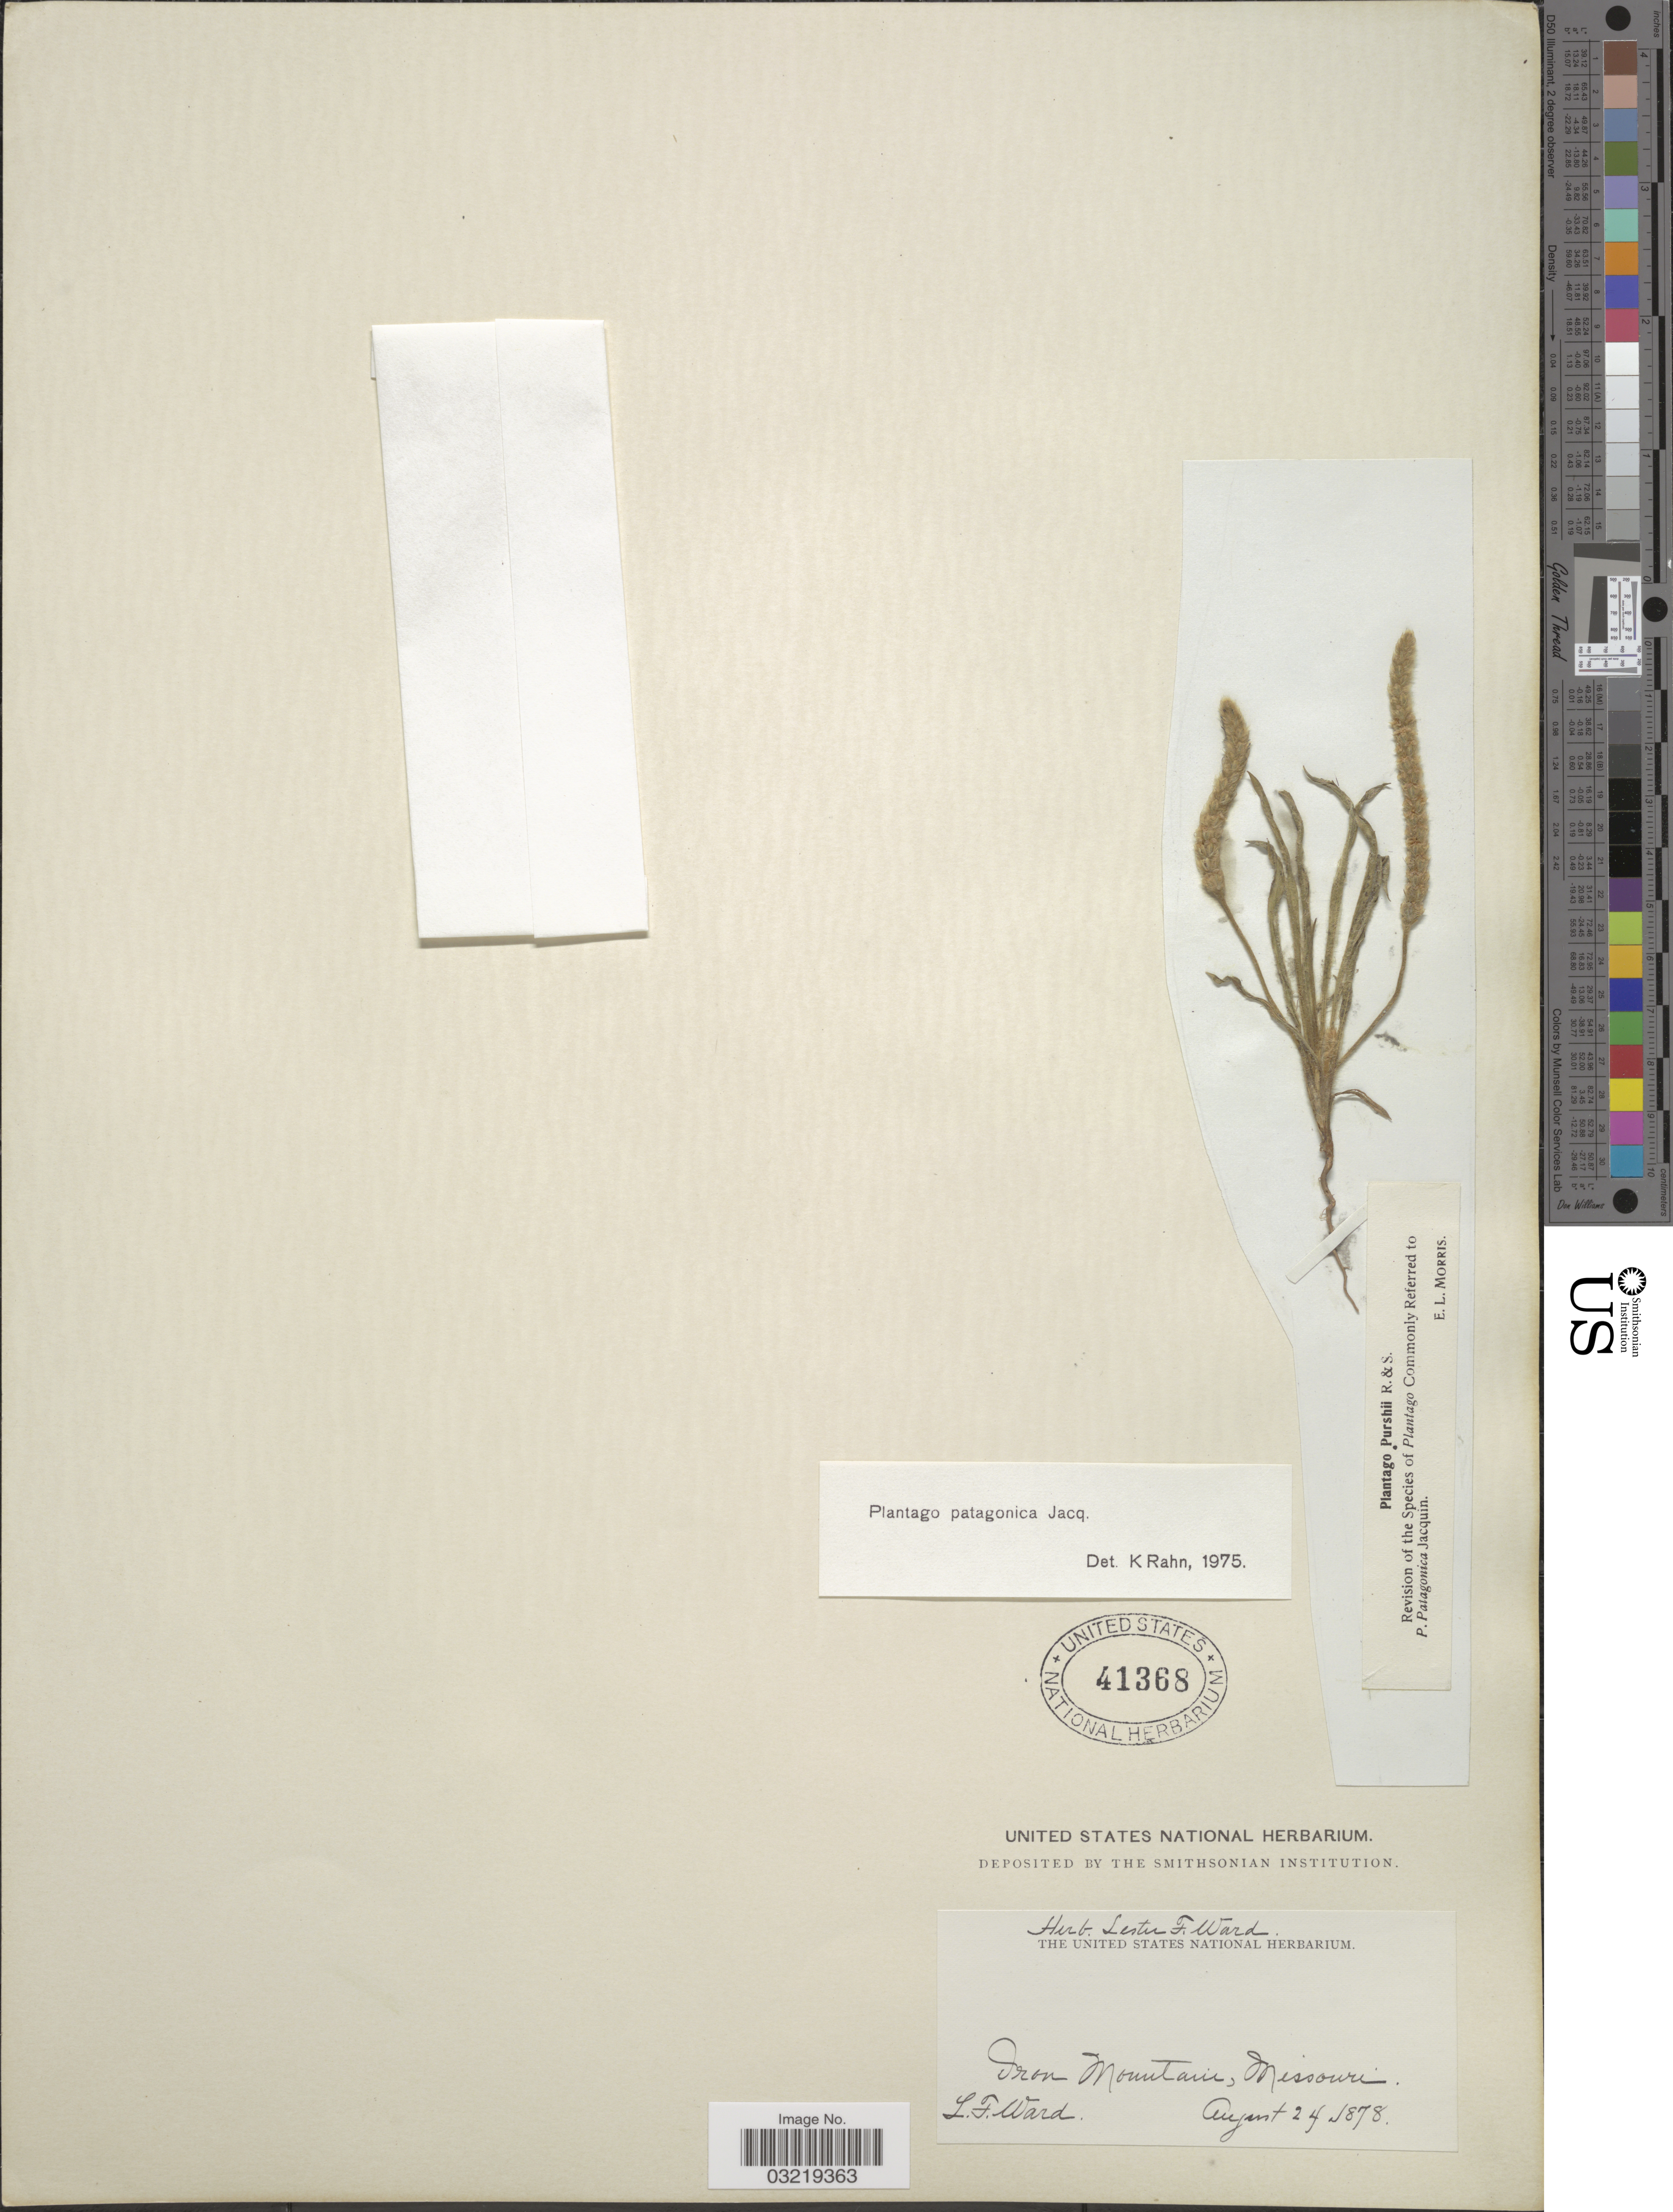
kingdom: Plantae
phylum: Tracheophyta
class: Magnoliopsida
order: Lamiales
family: Plantaginaceae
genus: Plantago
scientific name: Plantago patagonica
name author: Jacq.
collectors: L. F. Ward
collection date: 1878-08-24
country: United States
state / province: Missouri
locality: Iron Mountain.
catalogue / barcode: US 41368